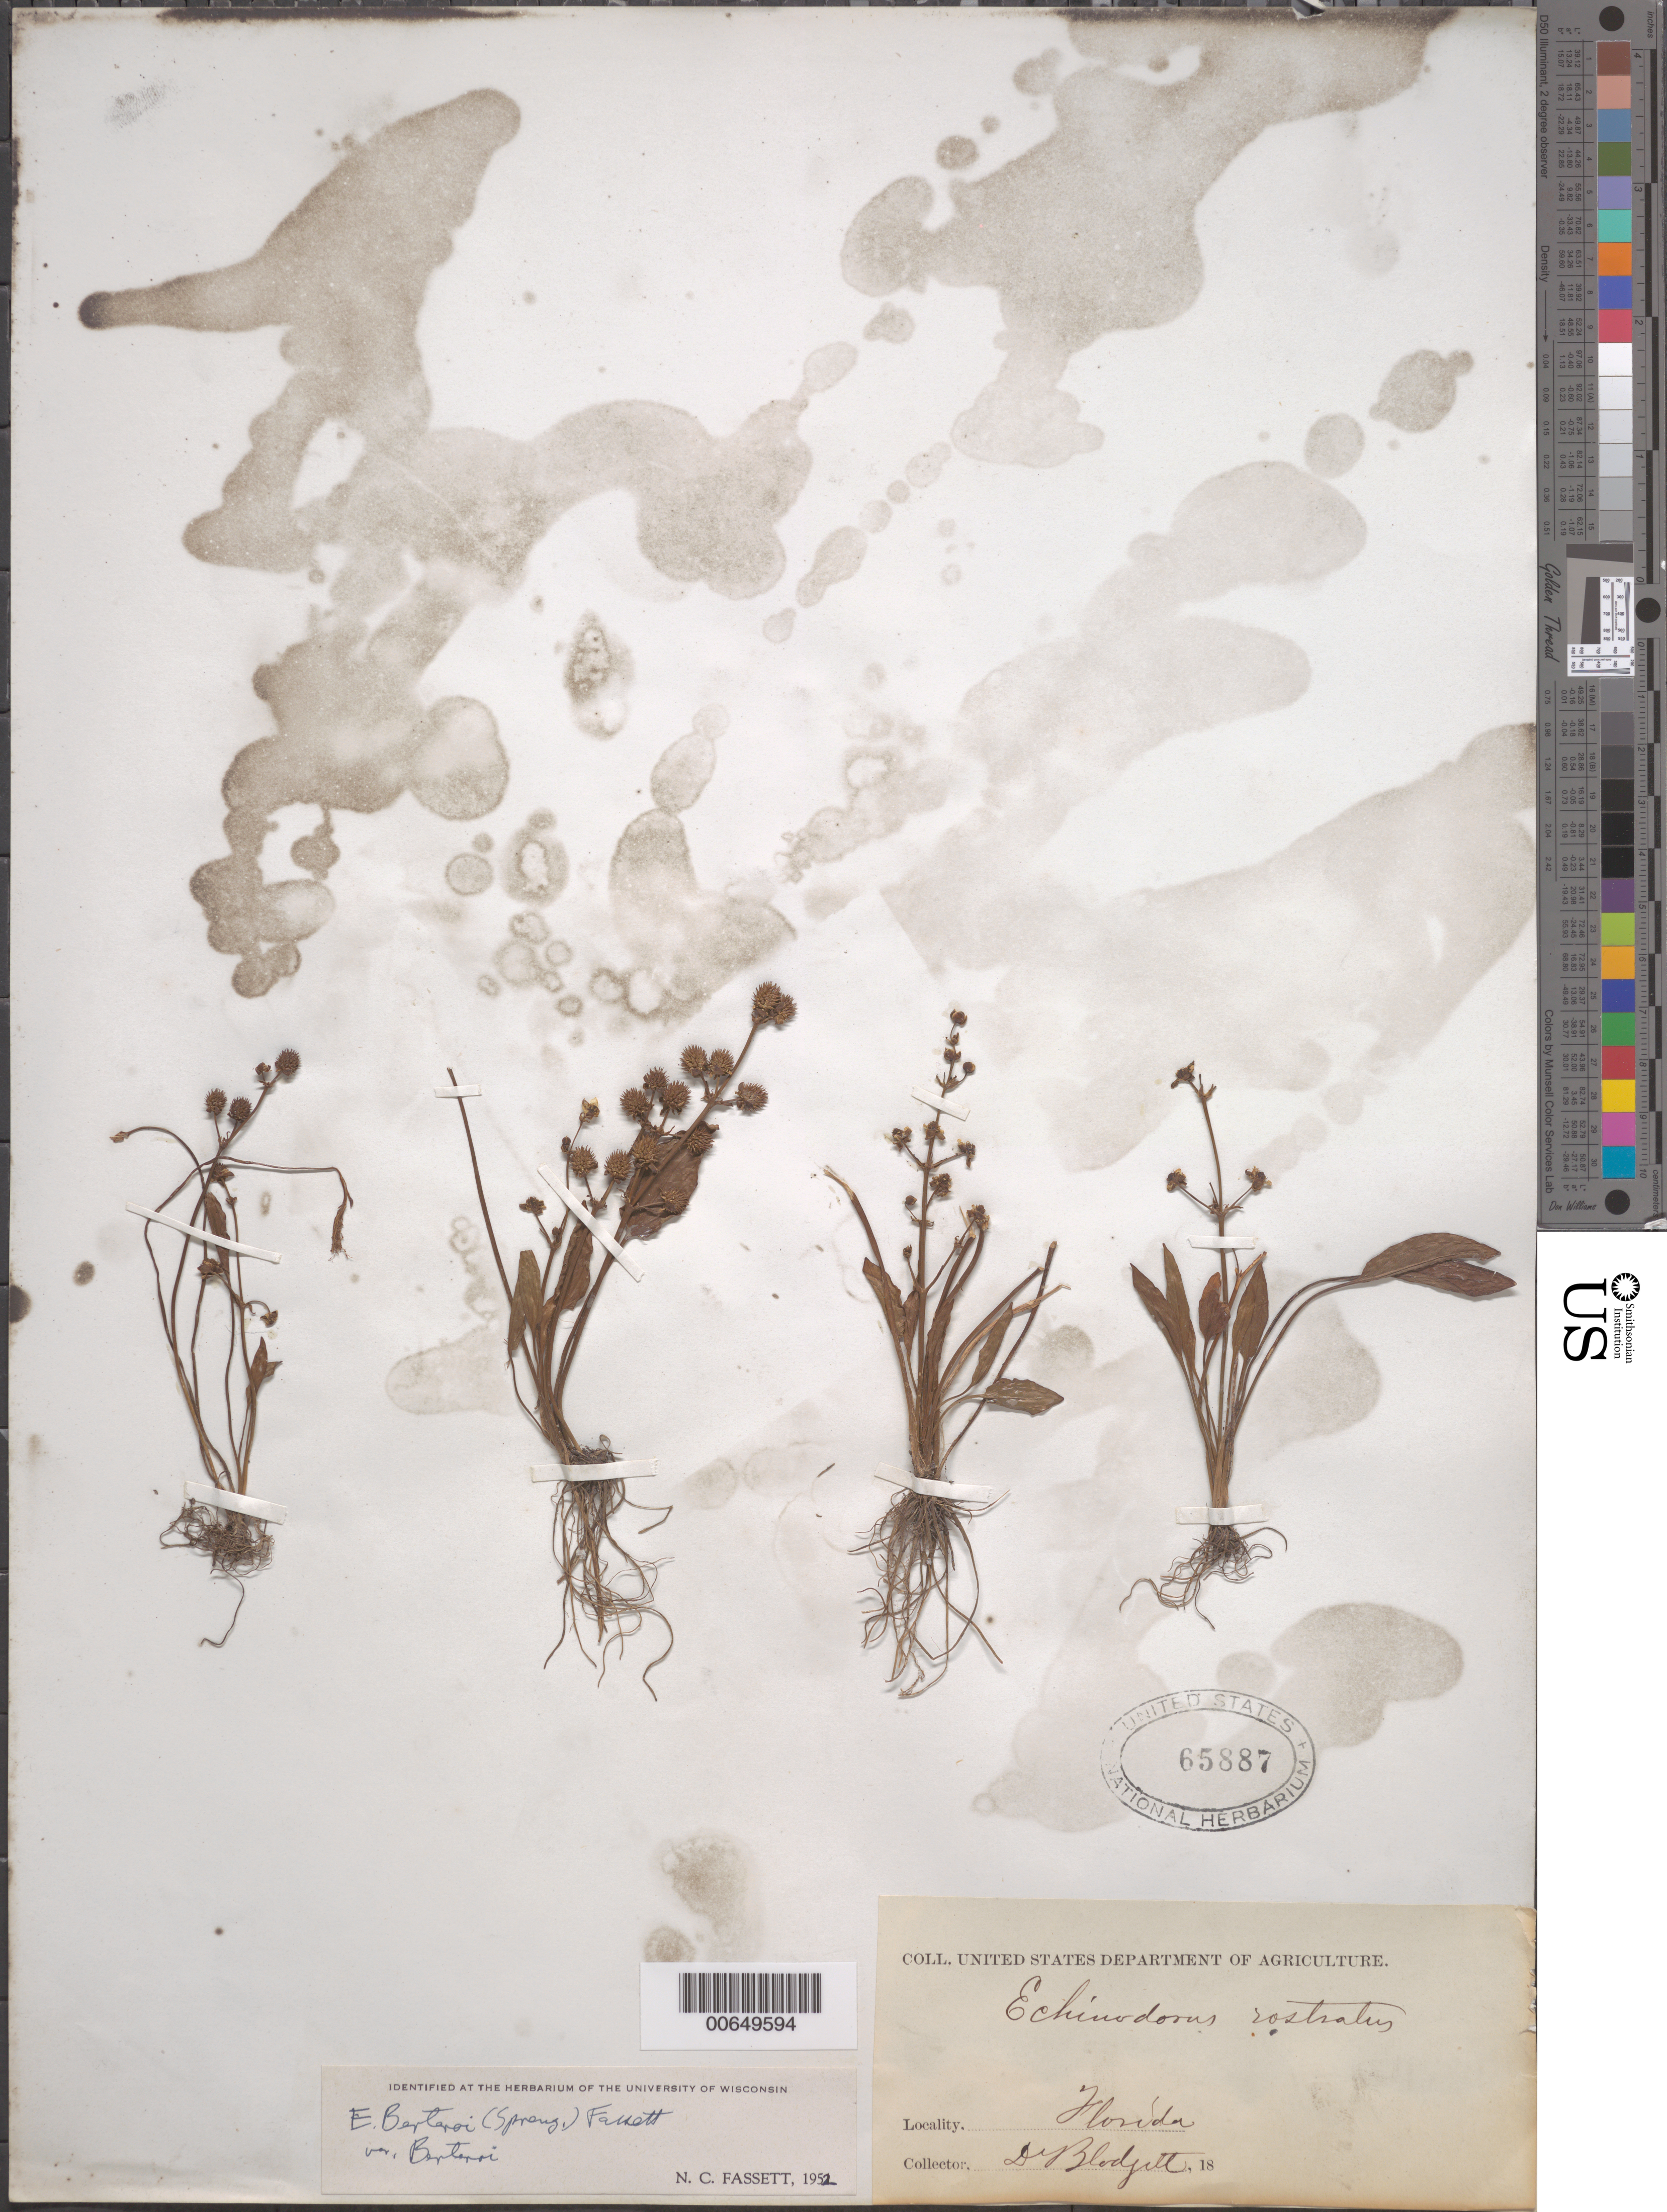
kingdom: Plantae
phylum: Tracheophyta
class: Liliopsida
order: Alismatales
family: Alismataceae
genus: Echinodorus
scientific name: Echinodorus berteroi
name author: (Spreng.) Fassett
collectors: J. L. Blodgett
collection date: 1838/1853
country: United States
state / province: Florida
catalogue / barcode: US 65887